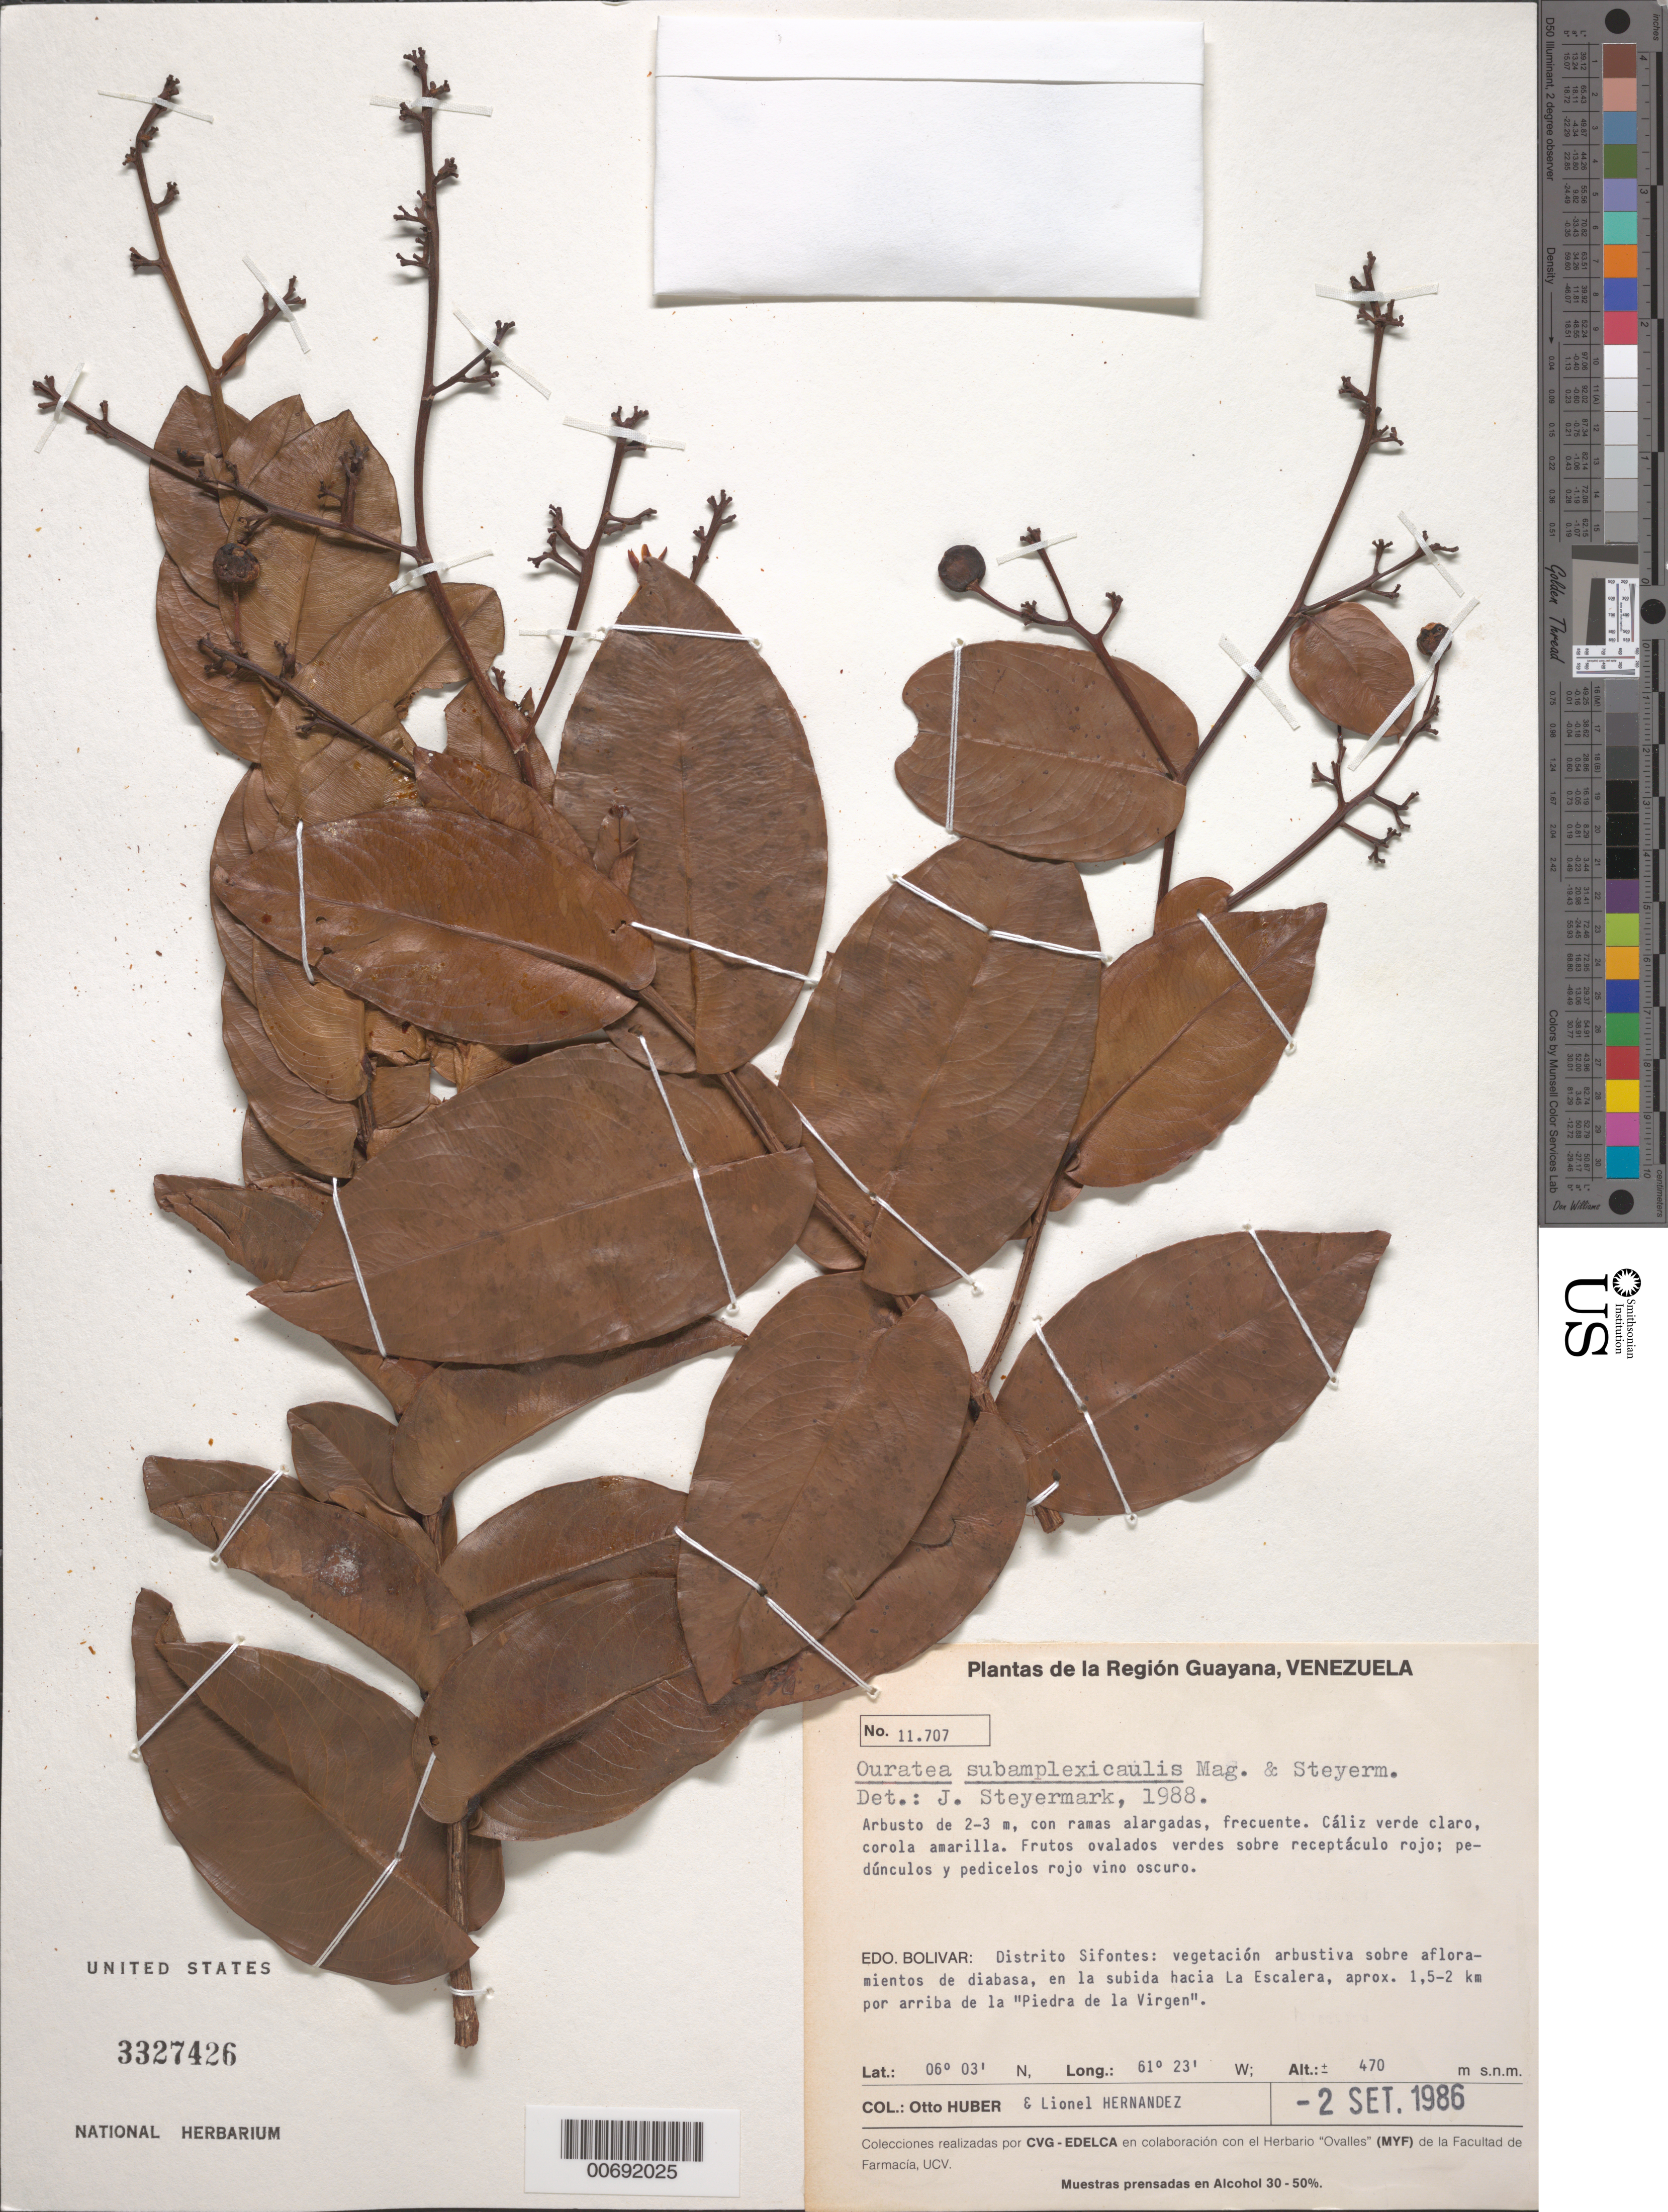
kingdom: Plantae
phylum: Tracheophyta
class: Magnoliopsida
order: Malpighiales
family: Ochnaceae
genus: Ouratea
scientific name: Ouratea subamplexicaulis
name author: Maguire & Steyerm.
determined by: Steyermark, Julian A., (VEN)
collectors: O. Huber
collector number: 11707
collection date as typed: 2-Sep-86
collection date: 1986-09-02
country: Venezuela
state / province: Bolívar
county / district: Sifontes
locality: La Escalera, 1.5-2 km por arriba de la Piedra de la Virgen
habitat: Arbustiva sobre afloramientos de diabasa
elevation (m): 470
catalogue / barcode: US 3327426